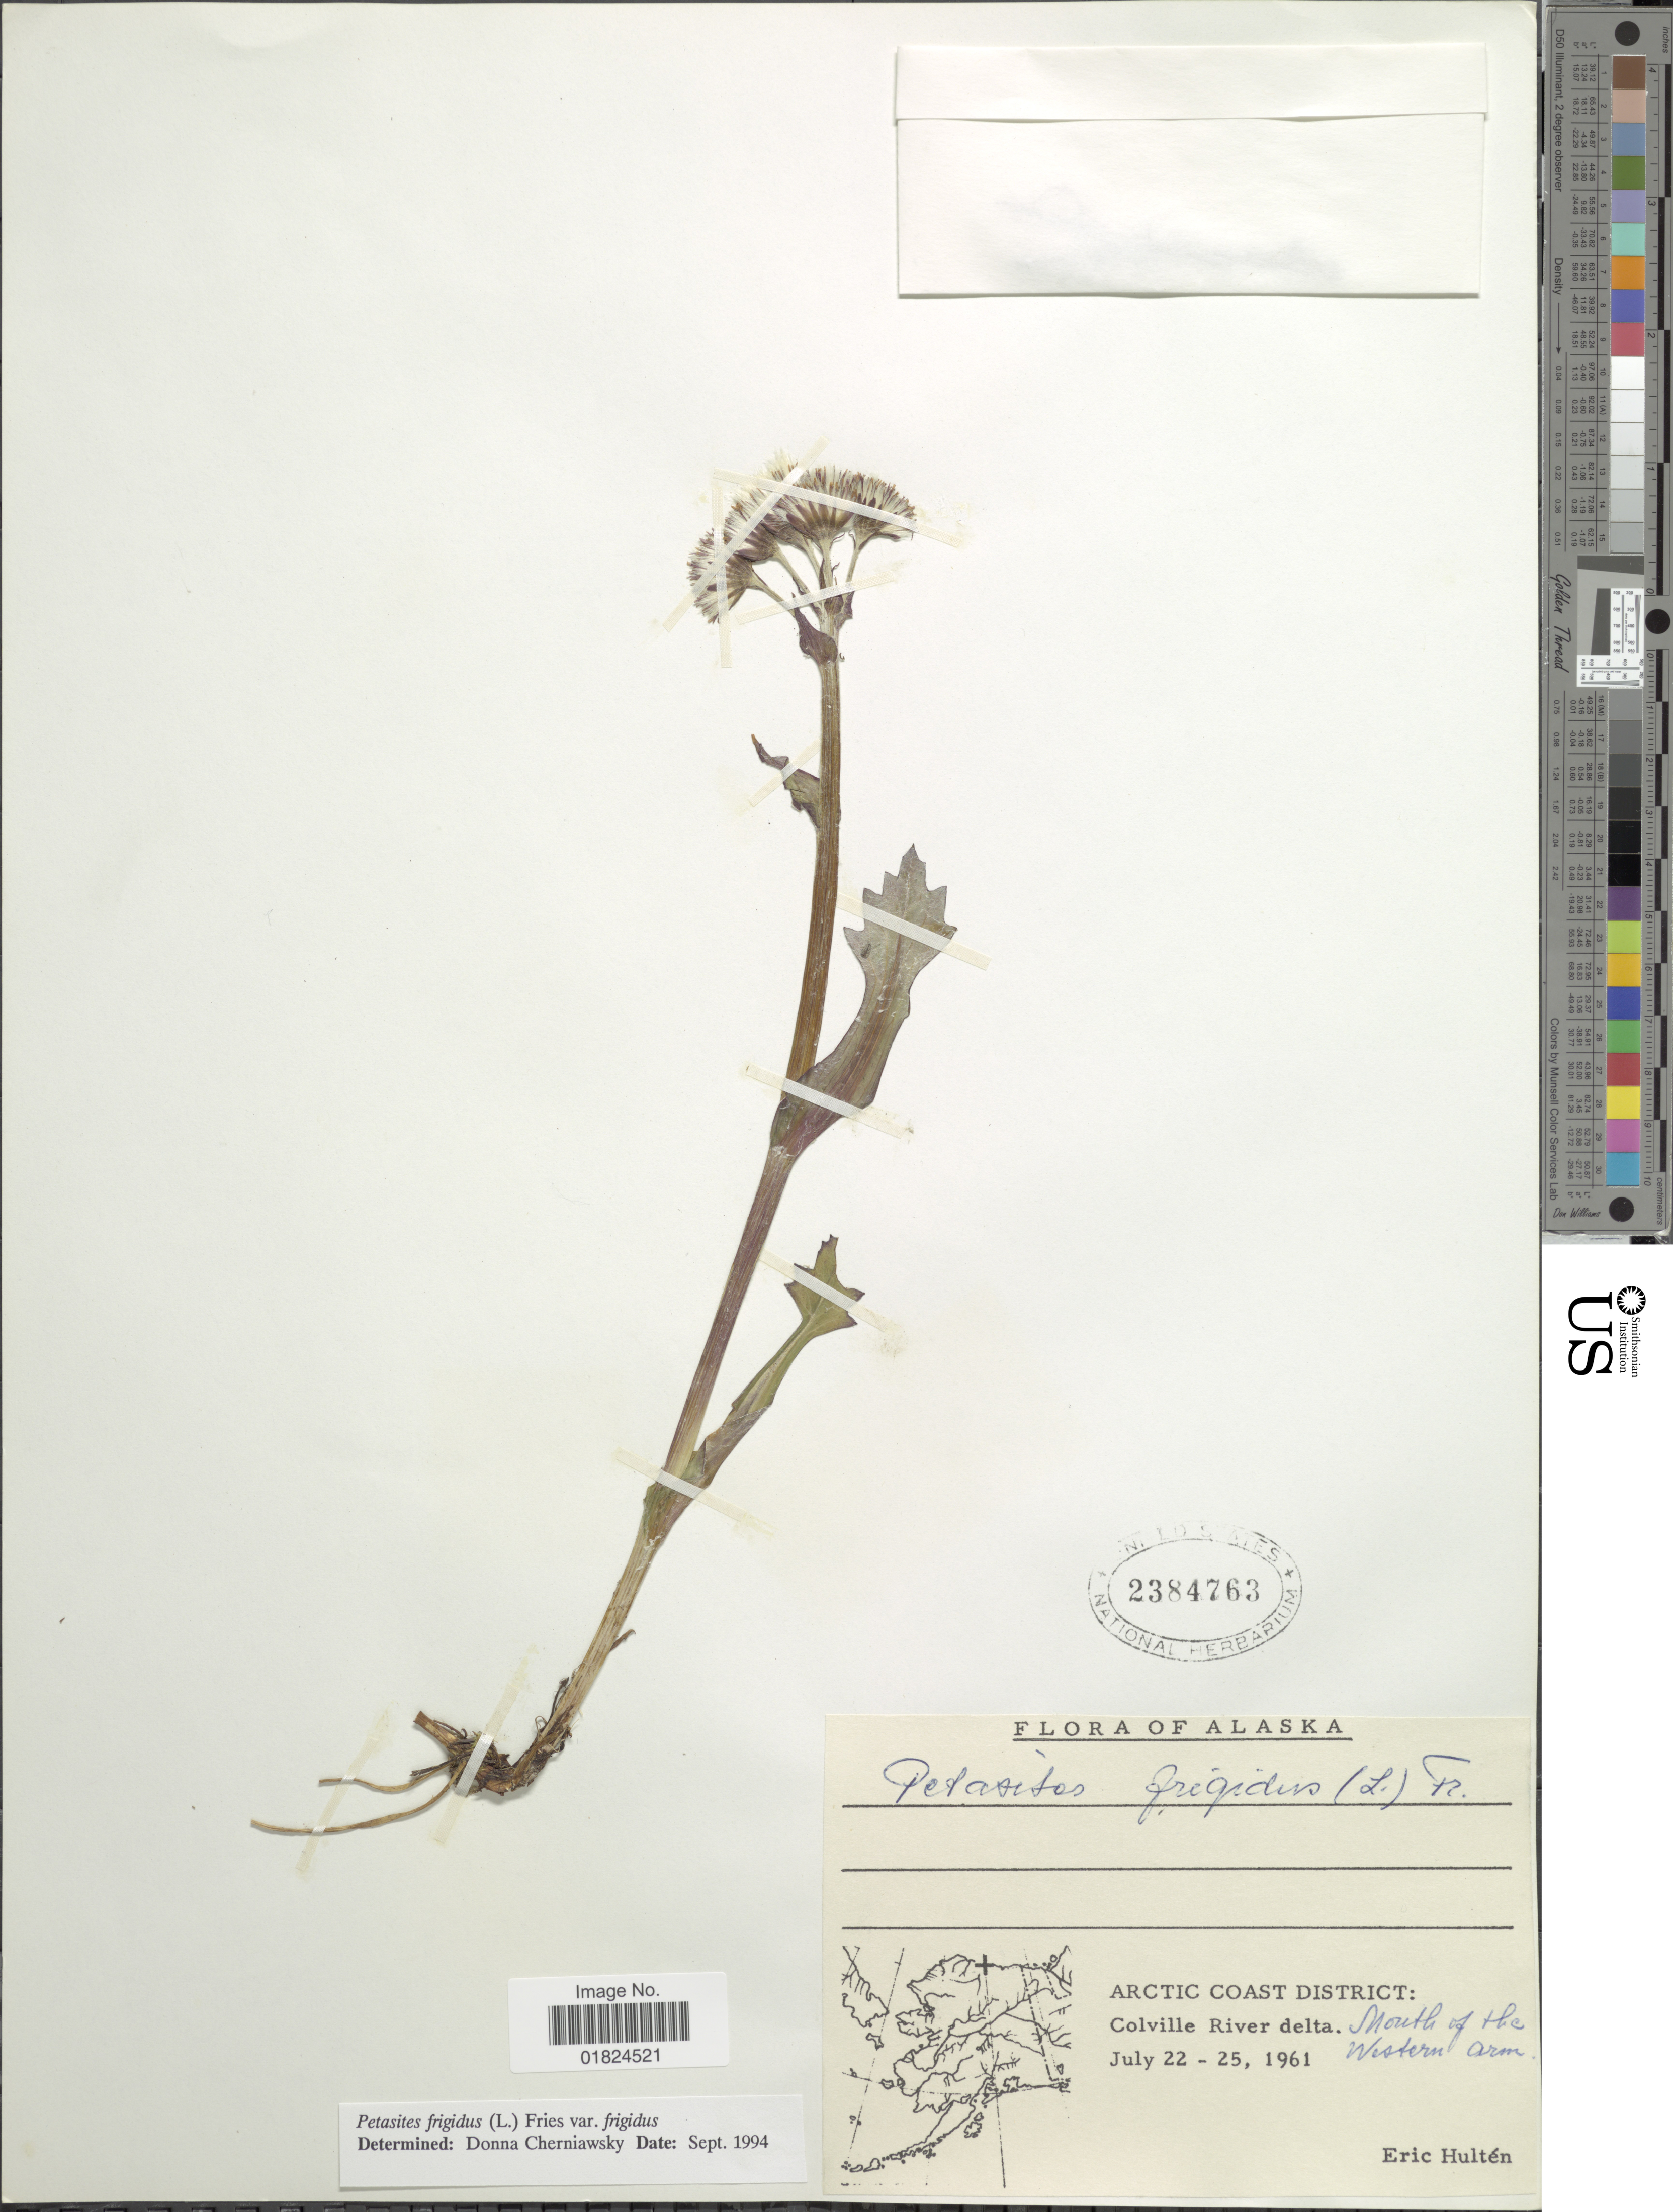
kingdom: Plantae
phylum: Tracheophyta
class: Magnoliopsida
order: Asterales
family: Asteraceae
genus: Petasites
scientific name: Petasites frigidus var. frigidus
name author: (L.) Fr.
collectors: E. G. Hultén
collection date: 1961-07-22/1961-07-25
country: United States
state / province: Alaska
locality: Arctic Coast District: Colville River delta, mouth of the Western Arm.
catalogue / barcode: US 2384763